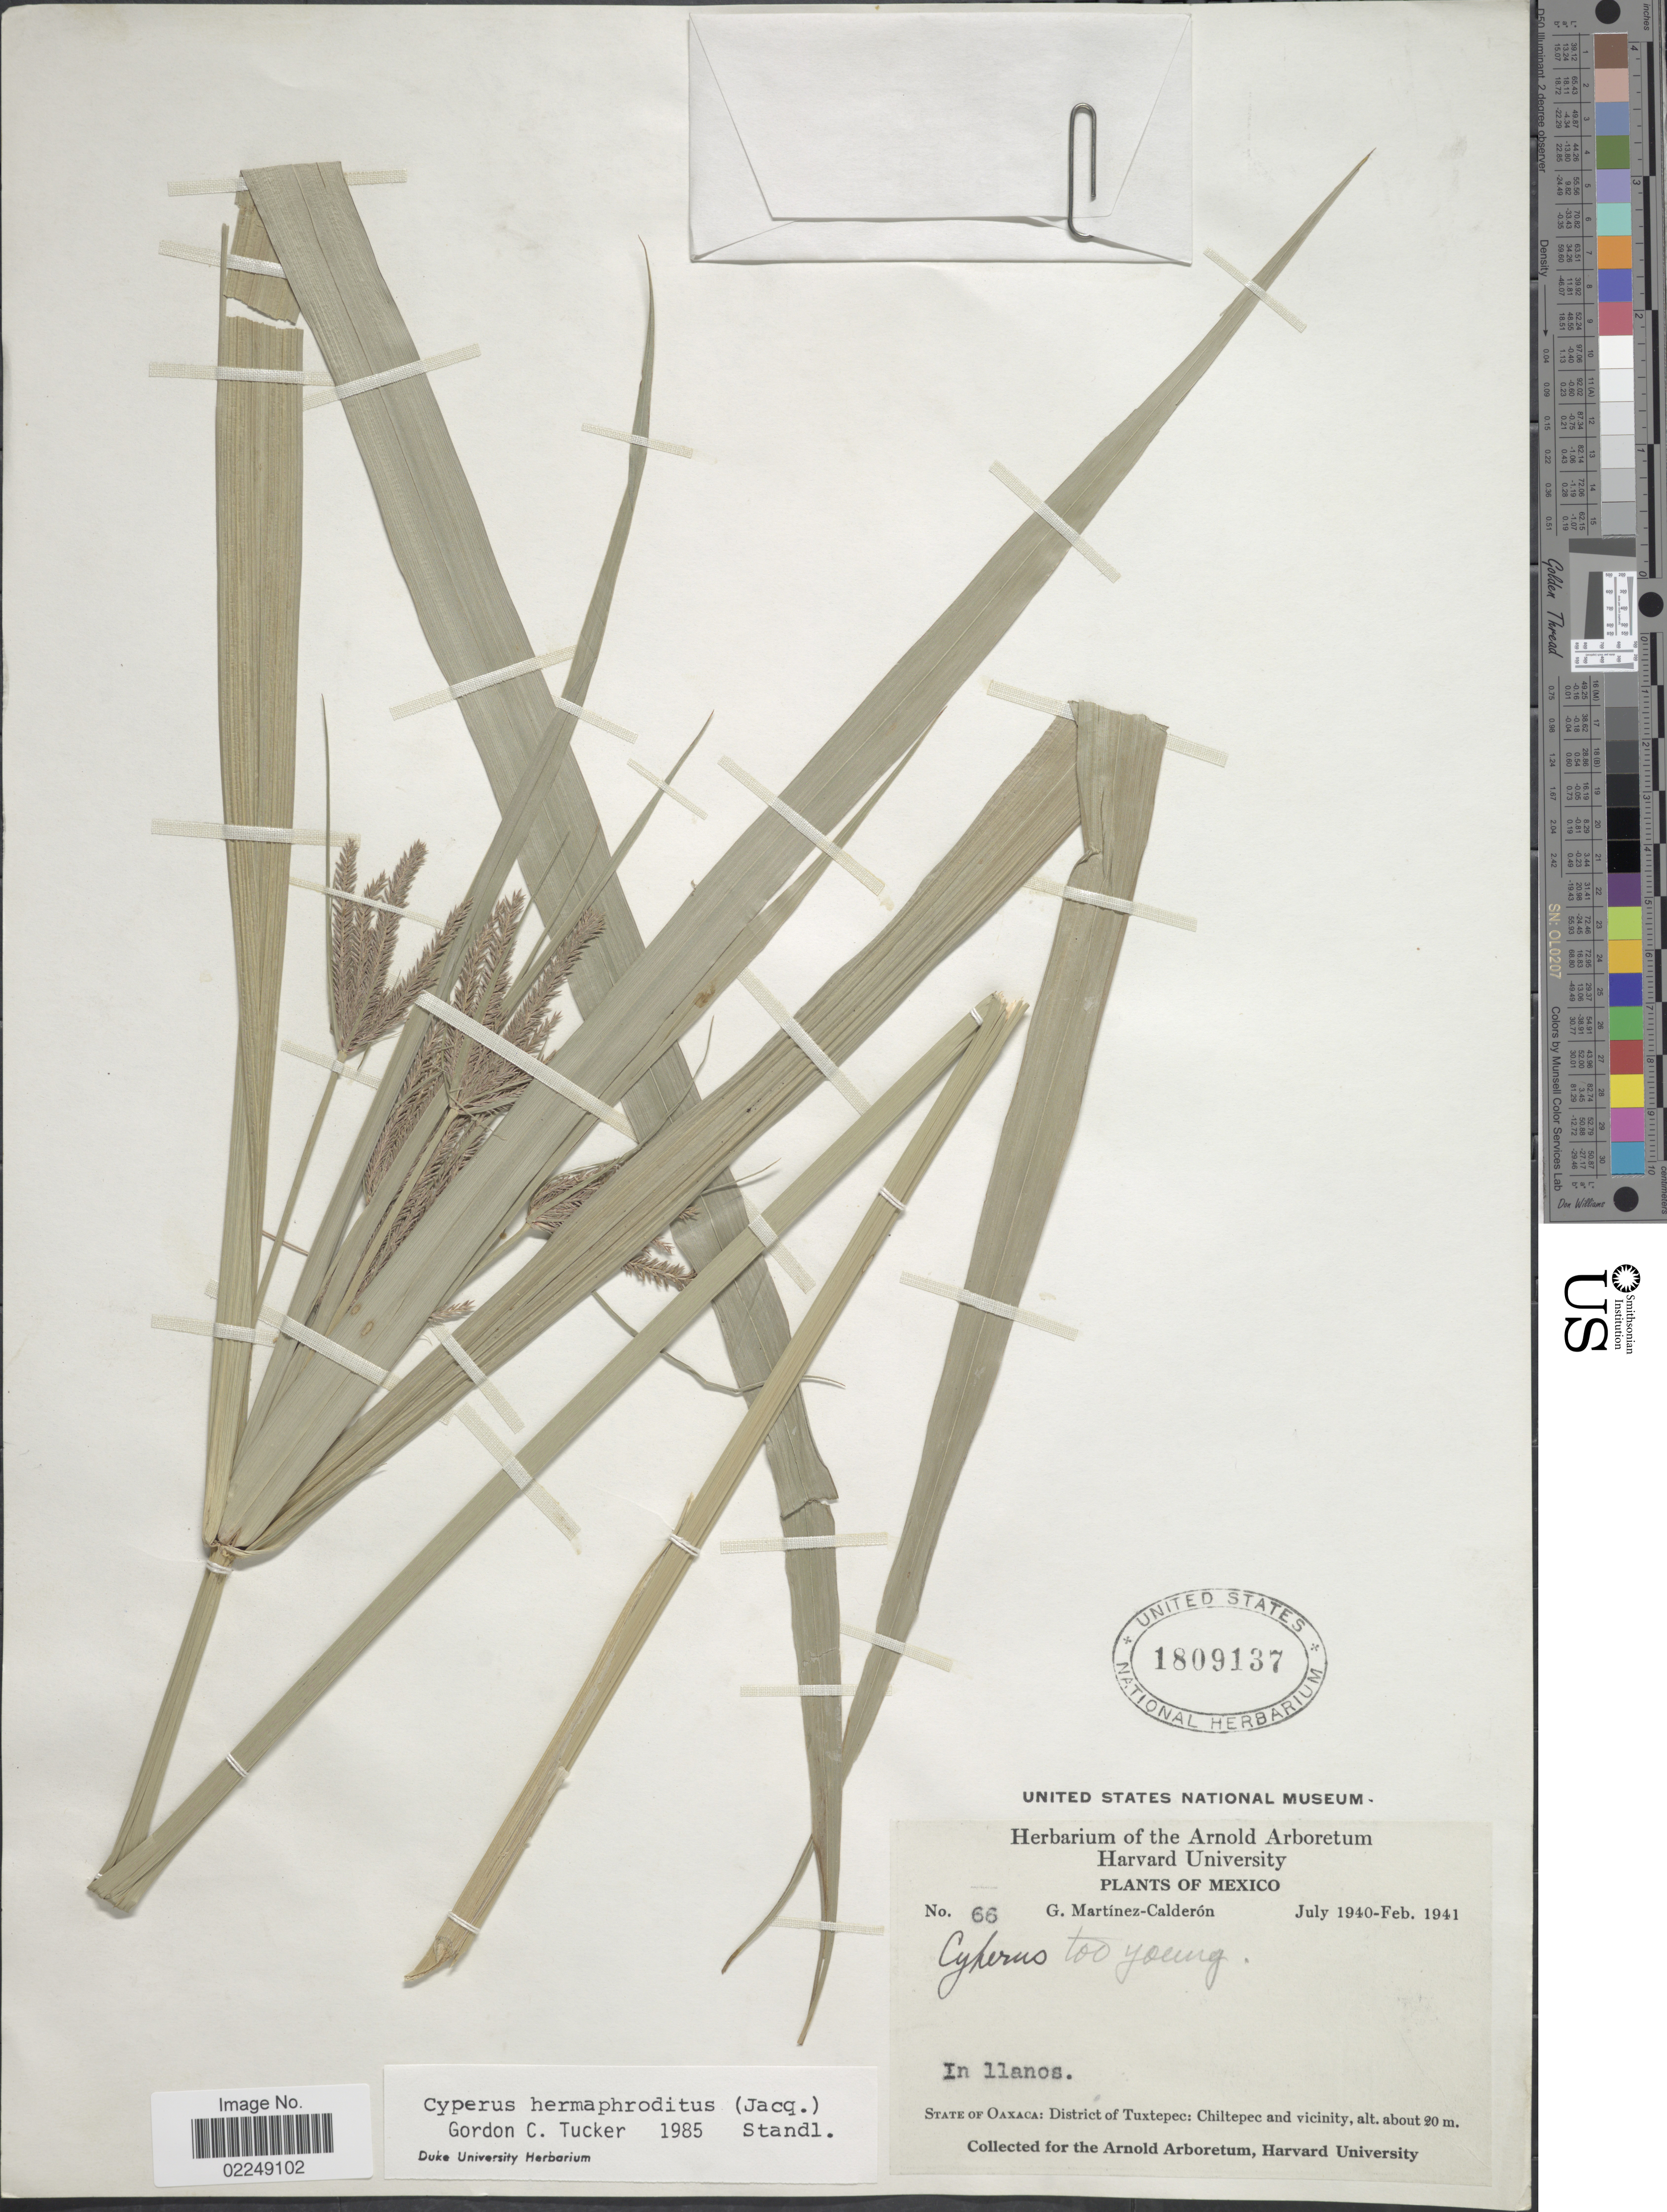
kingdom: Plantae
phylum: Tracheophyta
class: Liliopsida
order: Poales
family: Cyperaceae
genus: Cyperus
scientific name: Cyperus hermaphroditus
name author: (Jacq.) Standl.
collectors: G. Martínez Calderón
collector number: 66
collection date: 1940-07/1941-02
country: Mexico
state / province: Oaxaca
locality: State of Oaxaca: District of Tuxtepex: Chiltepec and vicinity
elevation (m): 20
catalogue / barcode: US 1809137